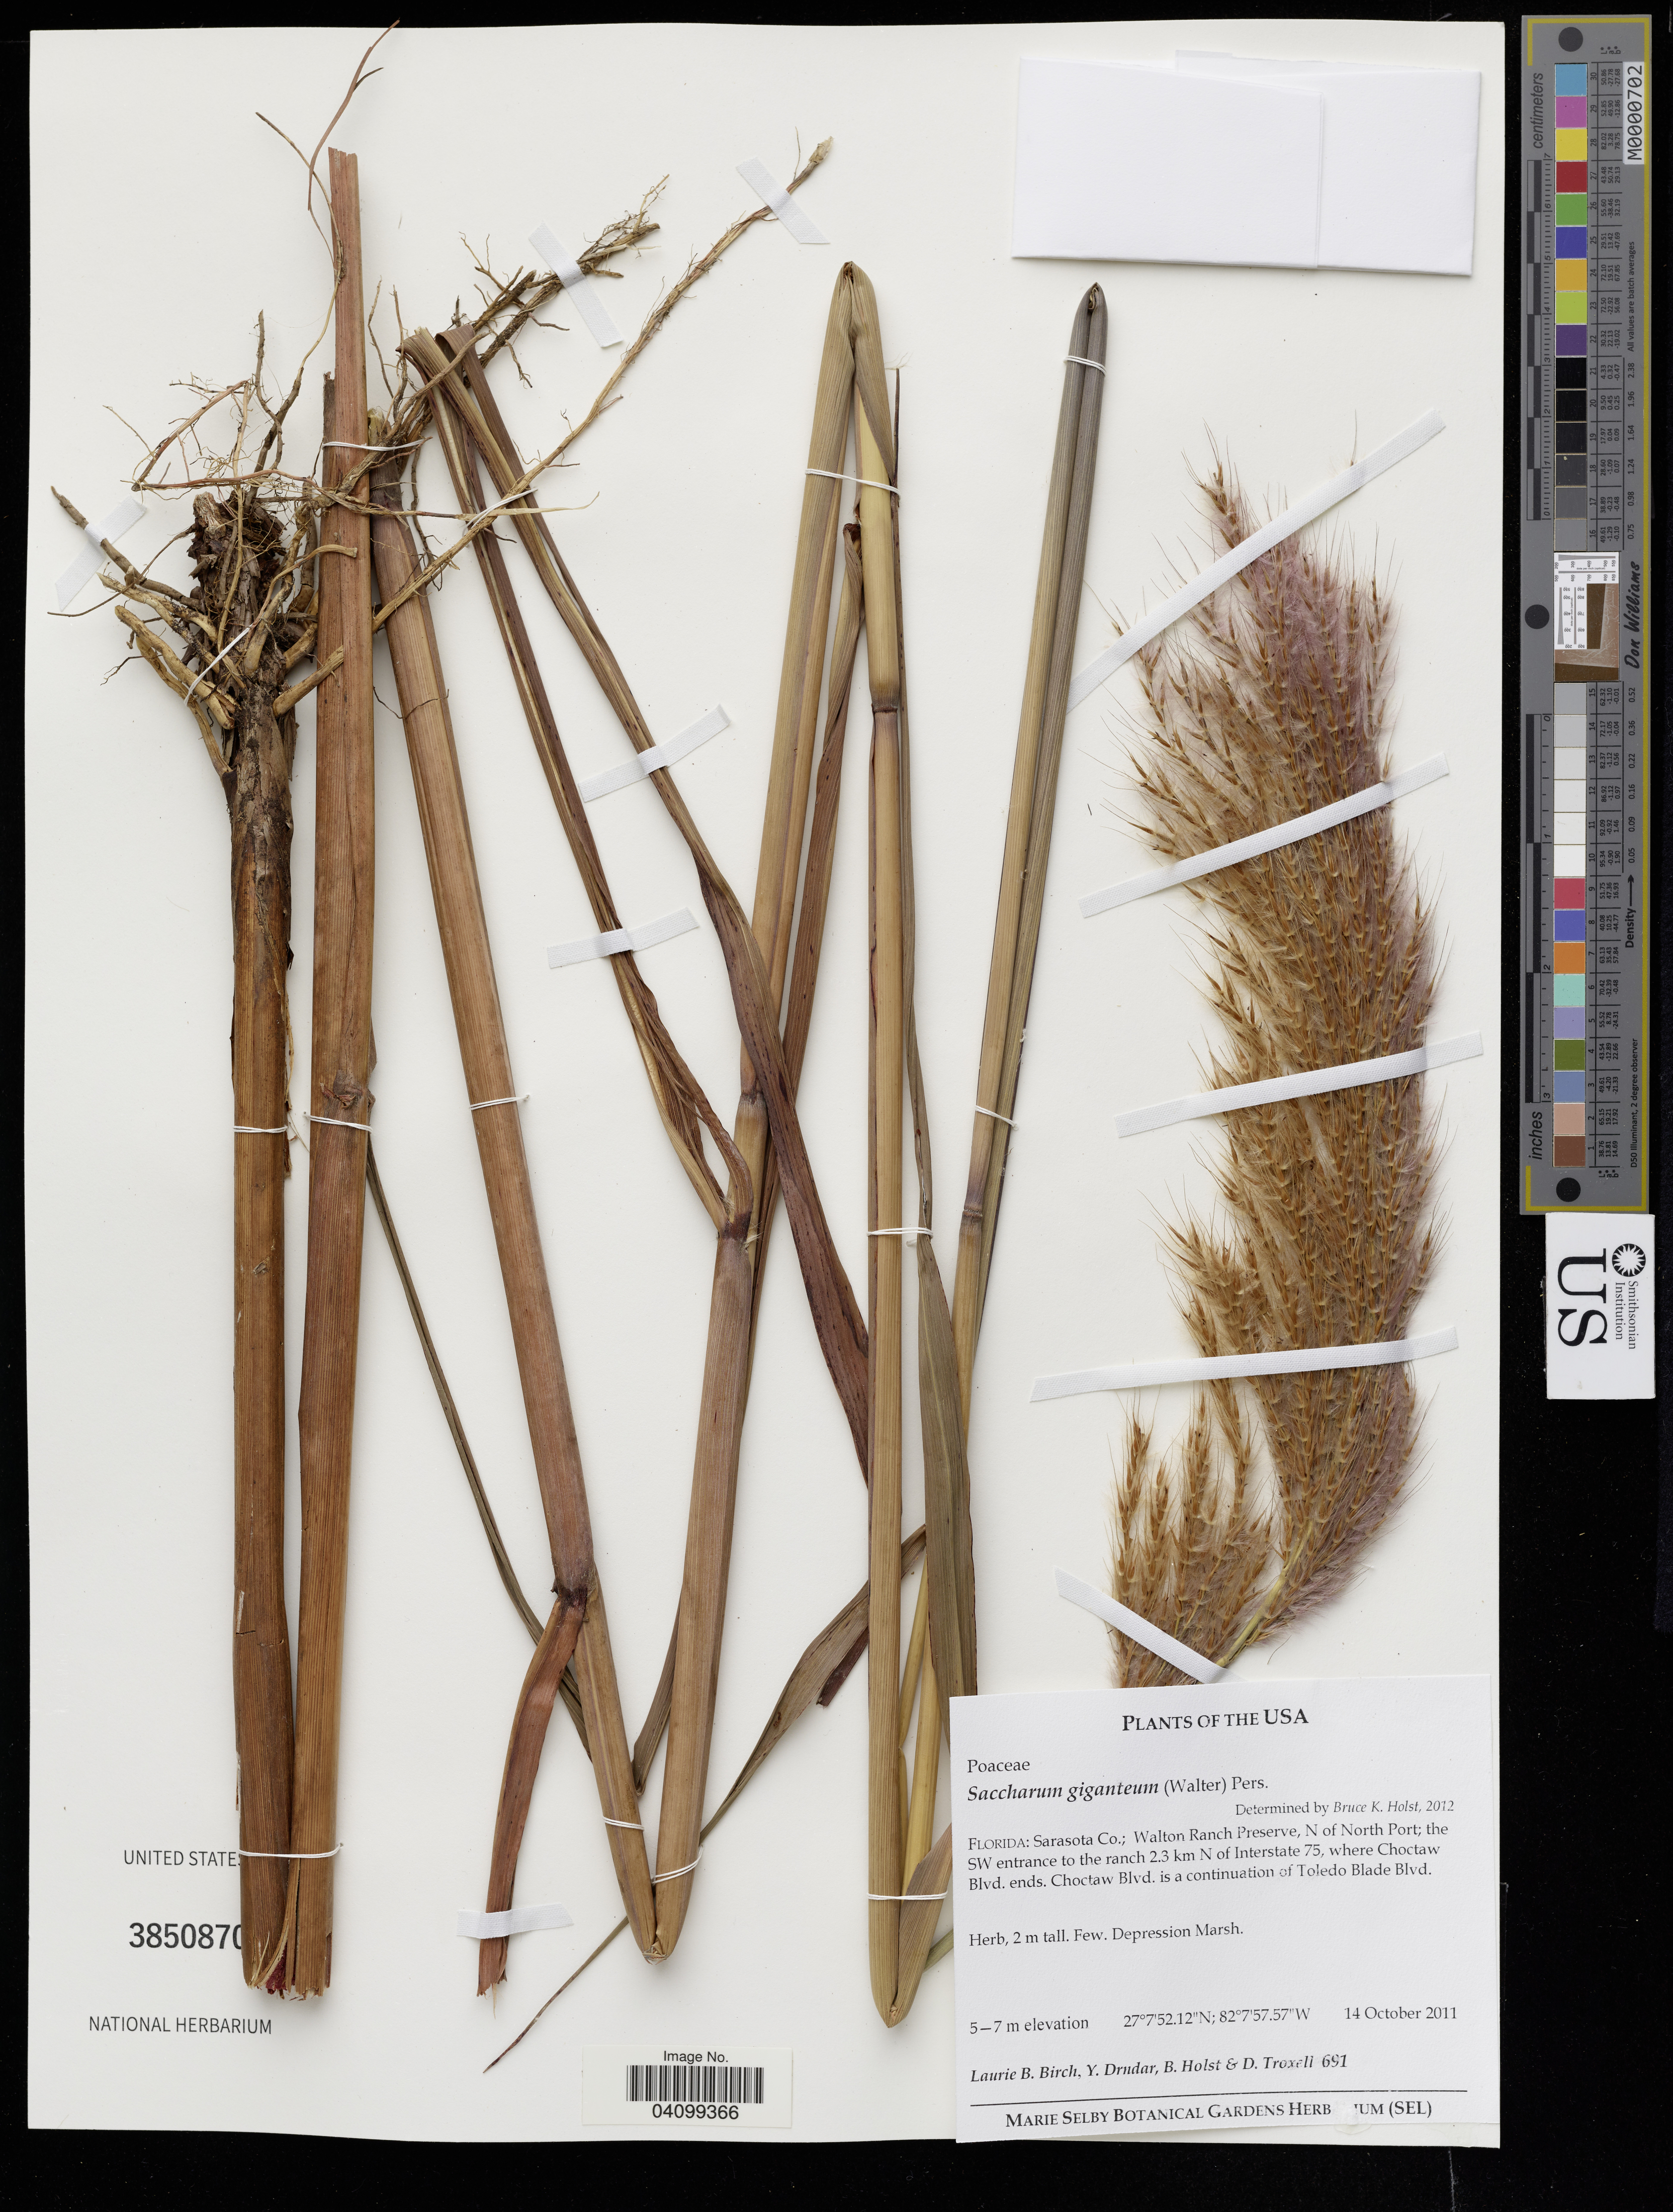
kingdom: Plantae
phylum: Tracheophyta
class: Liliopsida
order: Poales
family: Poaceae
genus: Saccharum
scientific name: Saccharum giganteum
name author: (Walter) Pers.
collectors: L. Birch, B. Holst & D. Troxell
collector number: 691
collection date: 2011-10-14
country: United States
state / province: Florida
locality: Sarasota Co.; Walton Ranch Preserve, N of North Port; the SW entrance to the ranch 2.3 km N of Interstate 75, where Choctaw Blvd. ends. Choctaw Blvd. is a continuation of Toledo Blade Blvd.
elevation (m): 5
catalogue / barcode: US 3850870